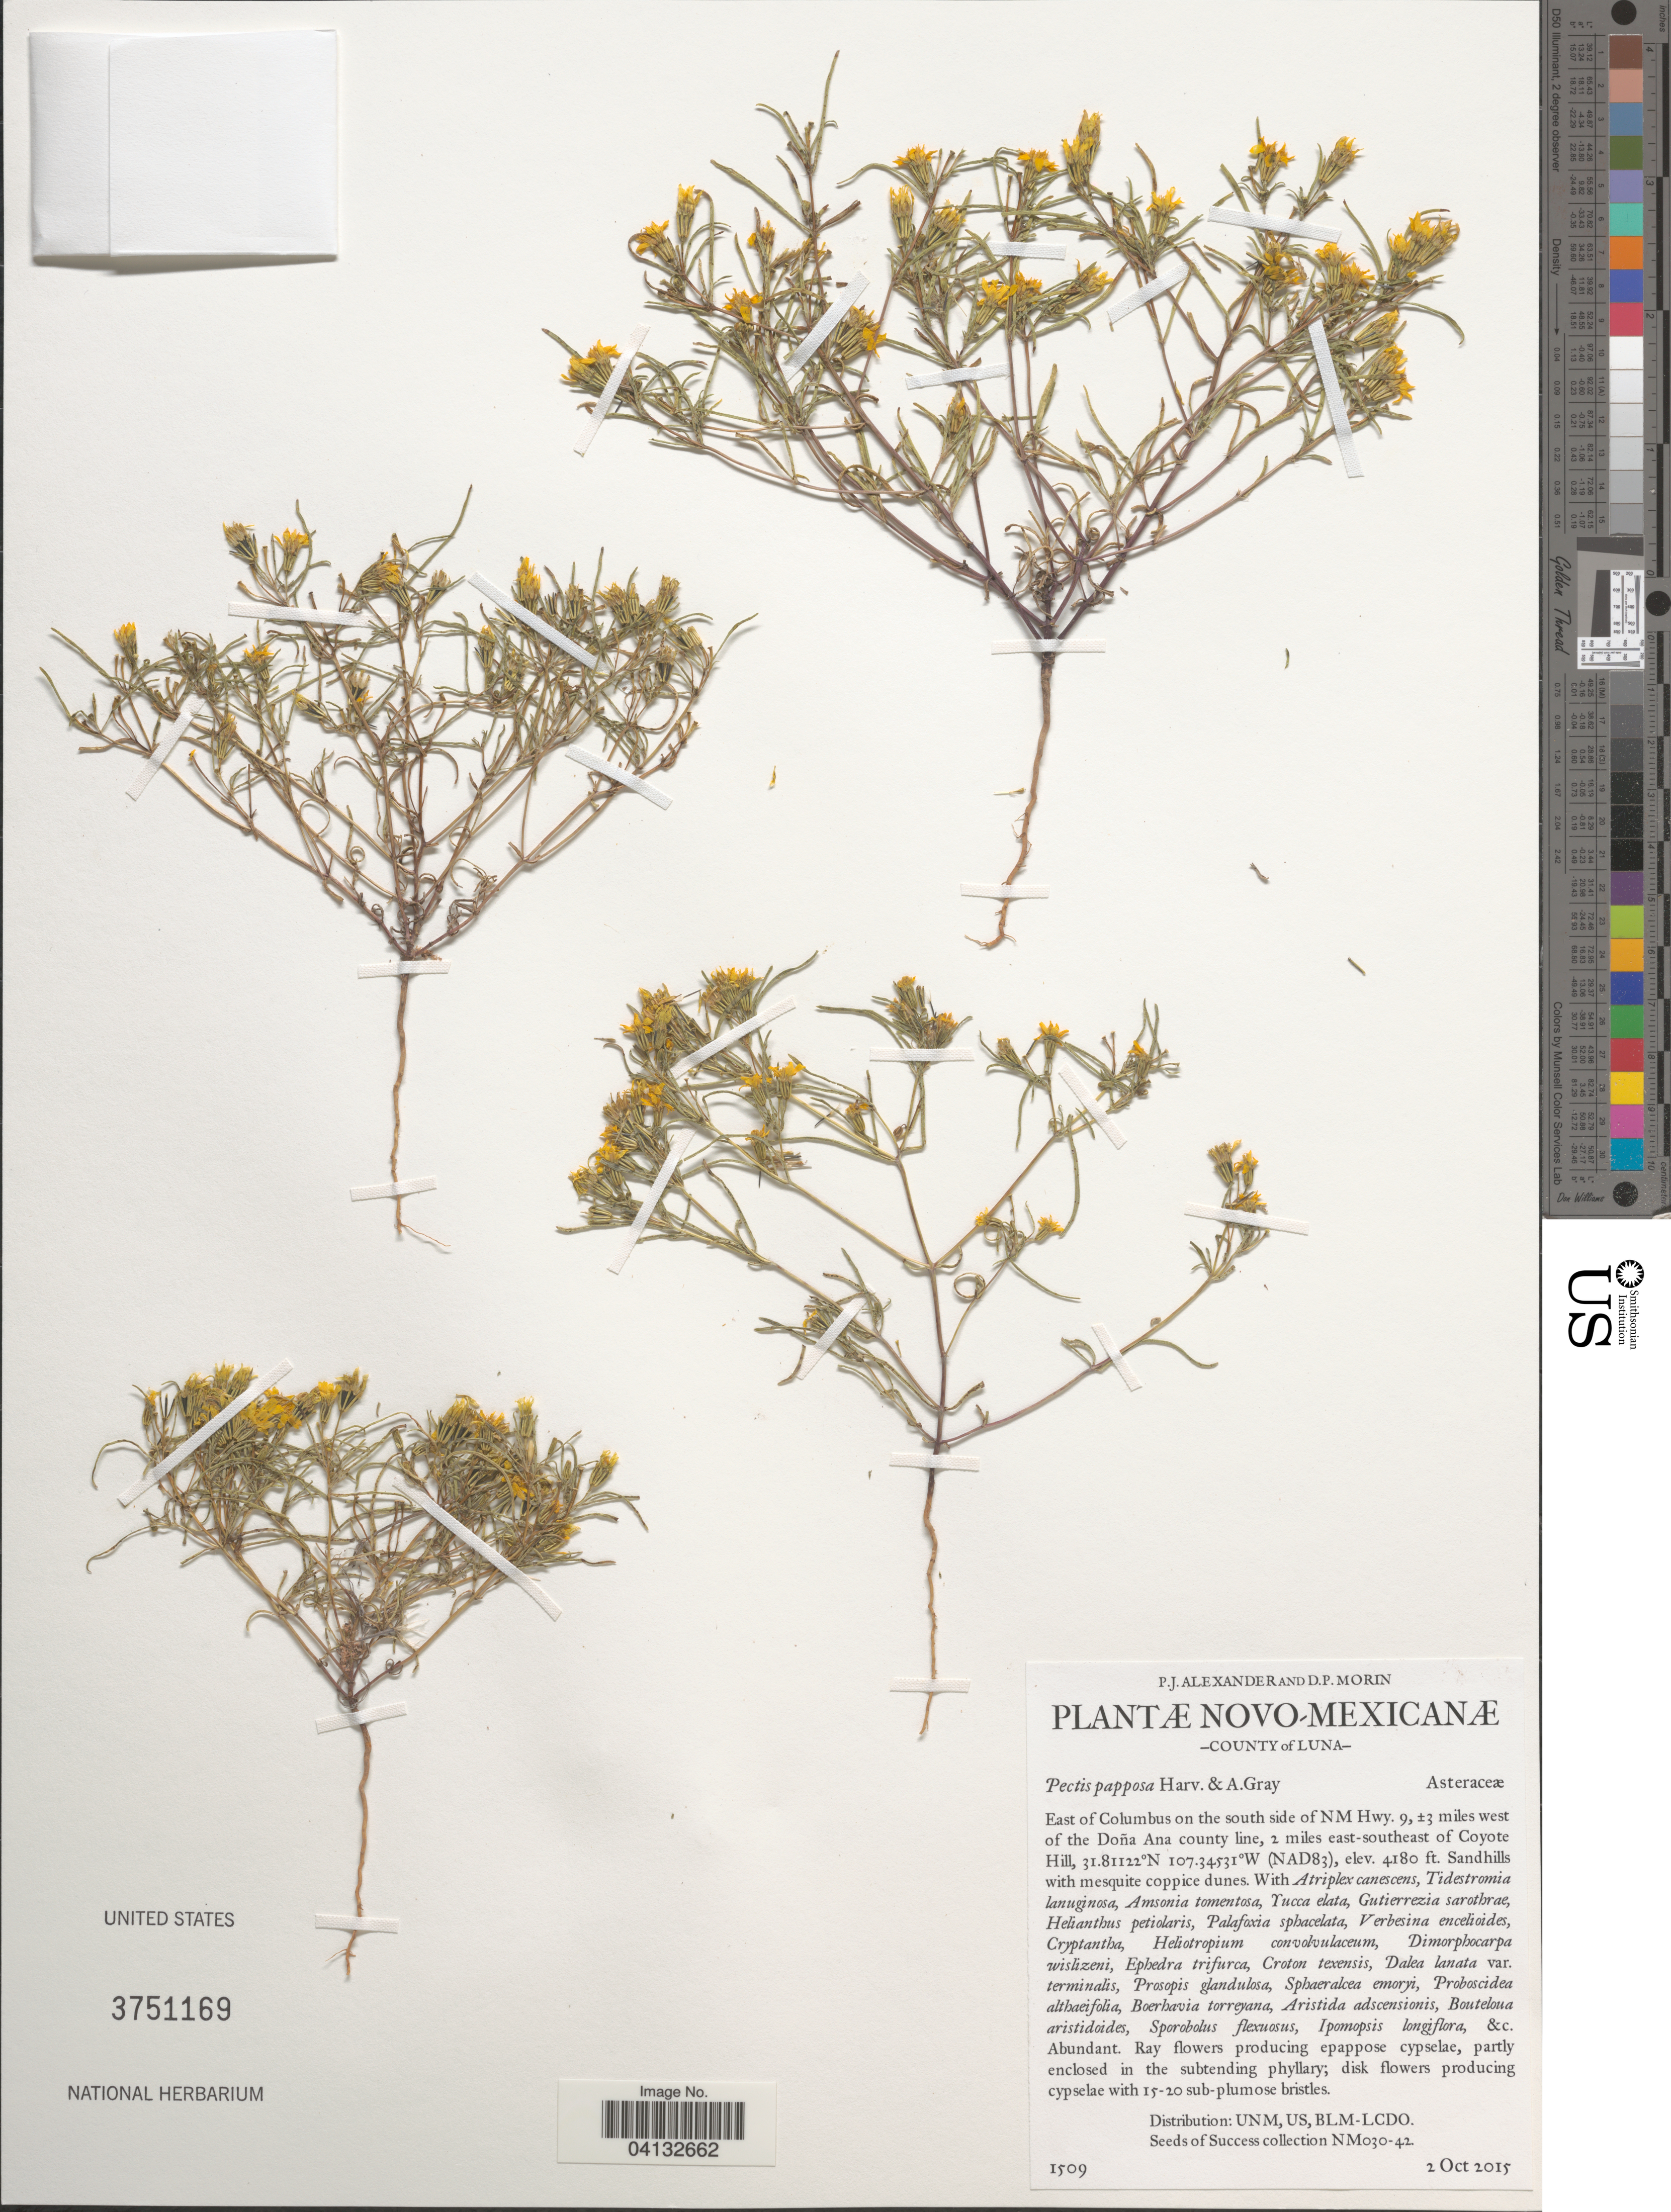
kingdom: Plantae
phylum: Tracheophyta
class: Magnoliopsida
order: Asterales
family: Asteraceae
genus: Pectis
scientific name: Pectis papposa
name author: Harv. & A. Gray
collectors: P. Alexander & D. Morin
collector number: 1509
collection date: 2015-10-02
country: United States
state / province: New Mexico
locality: County of Luna. East of Columbus on the south side of NM Hwy. 9, ±3 miles west of the Doña Ana county line, 2 miles east-southeast of Coyote Hill.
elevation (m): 1274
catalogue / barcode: US 3751169